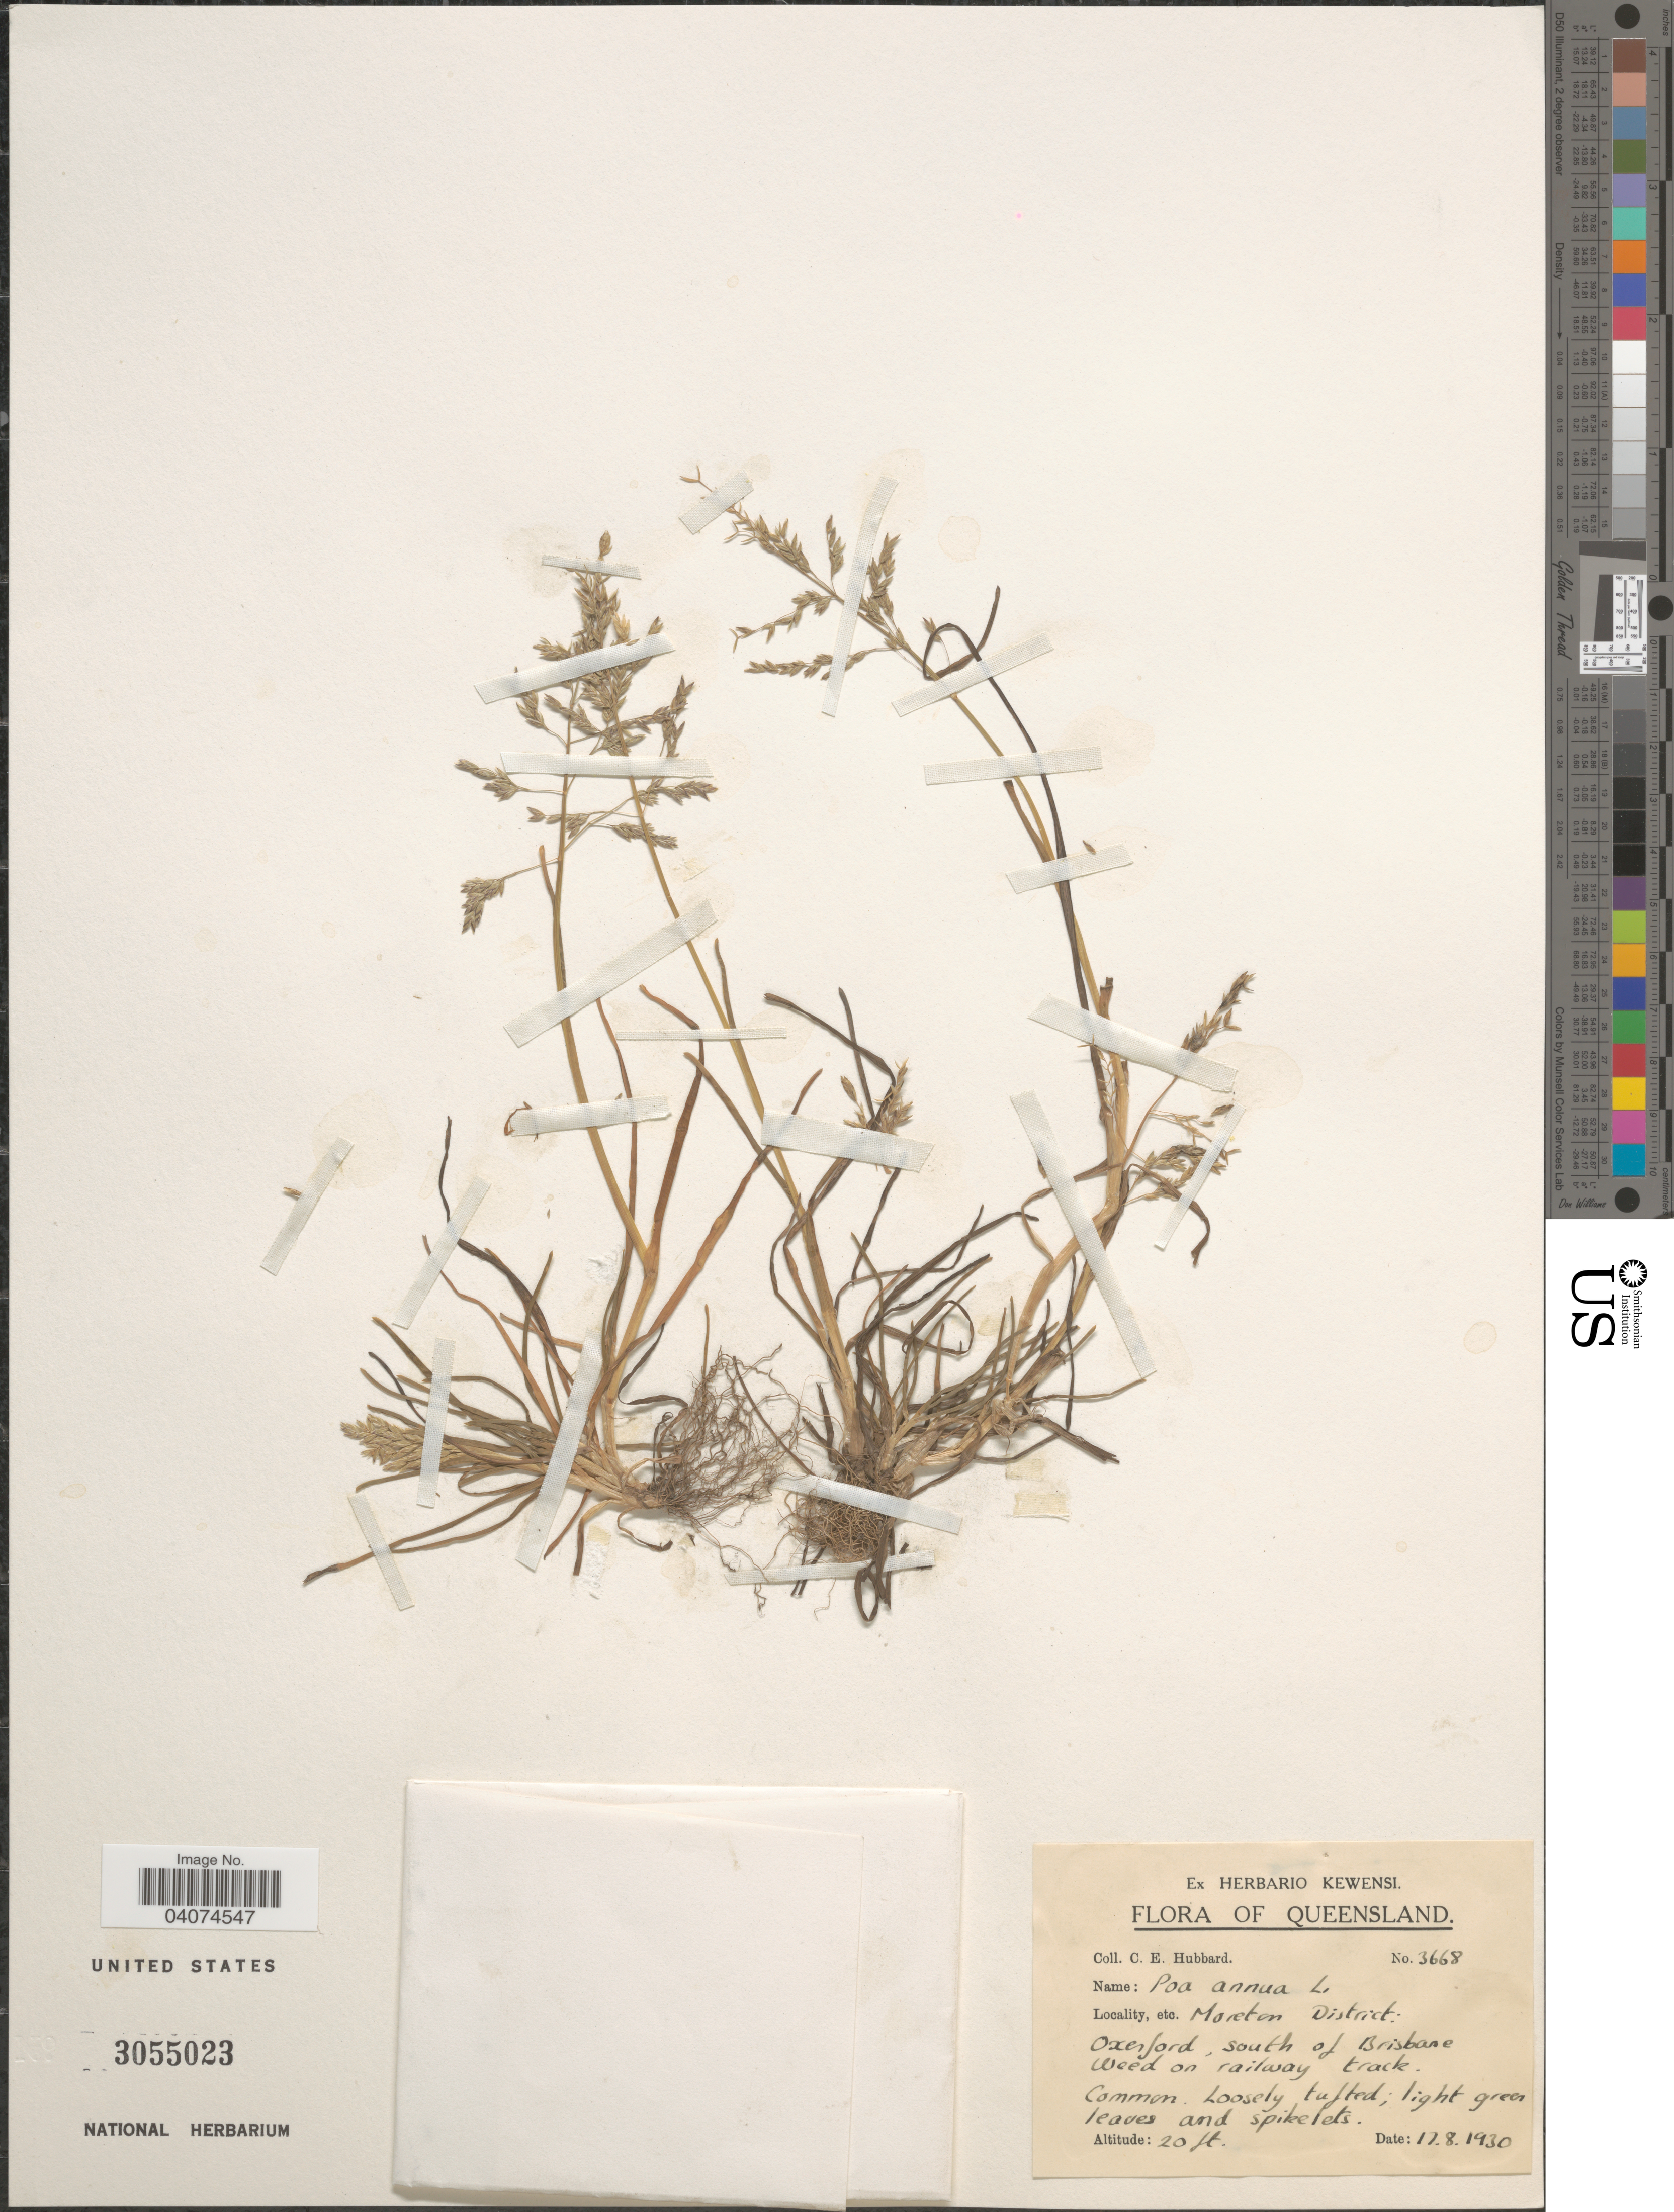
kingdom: Plantae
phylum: Tracheophyta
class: Liliopsida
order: Poales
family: Poaceae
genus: Poa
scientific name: Poa annua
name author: L.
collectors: C. E. Hubbard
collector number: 3668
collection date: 1930-08-17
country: Australia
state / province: Queensland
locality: Moreton District: Oxerford, south of Brisbane.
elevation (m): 6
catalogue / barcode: US 3055023